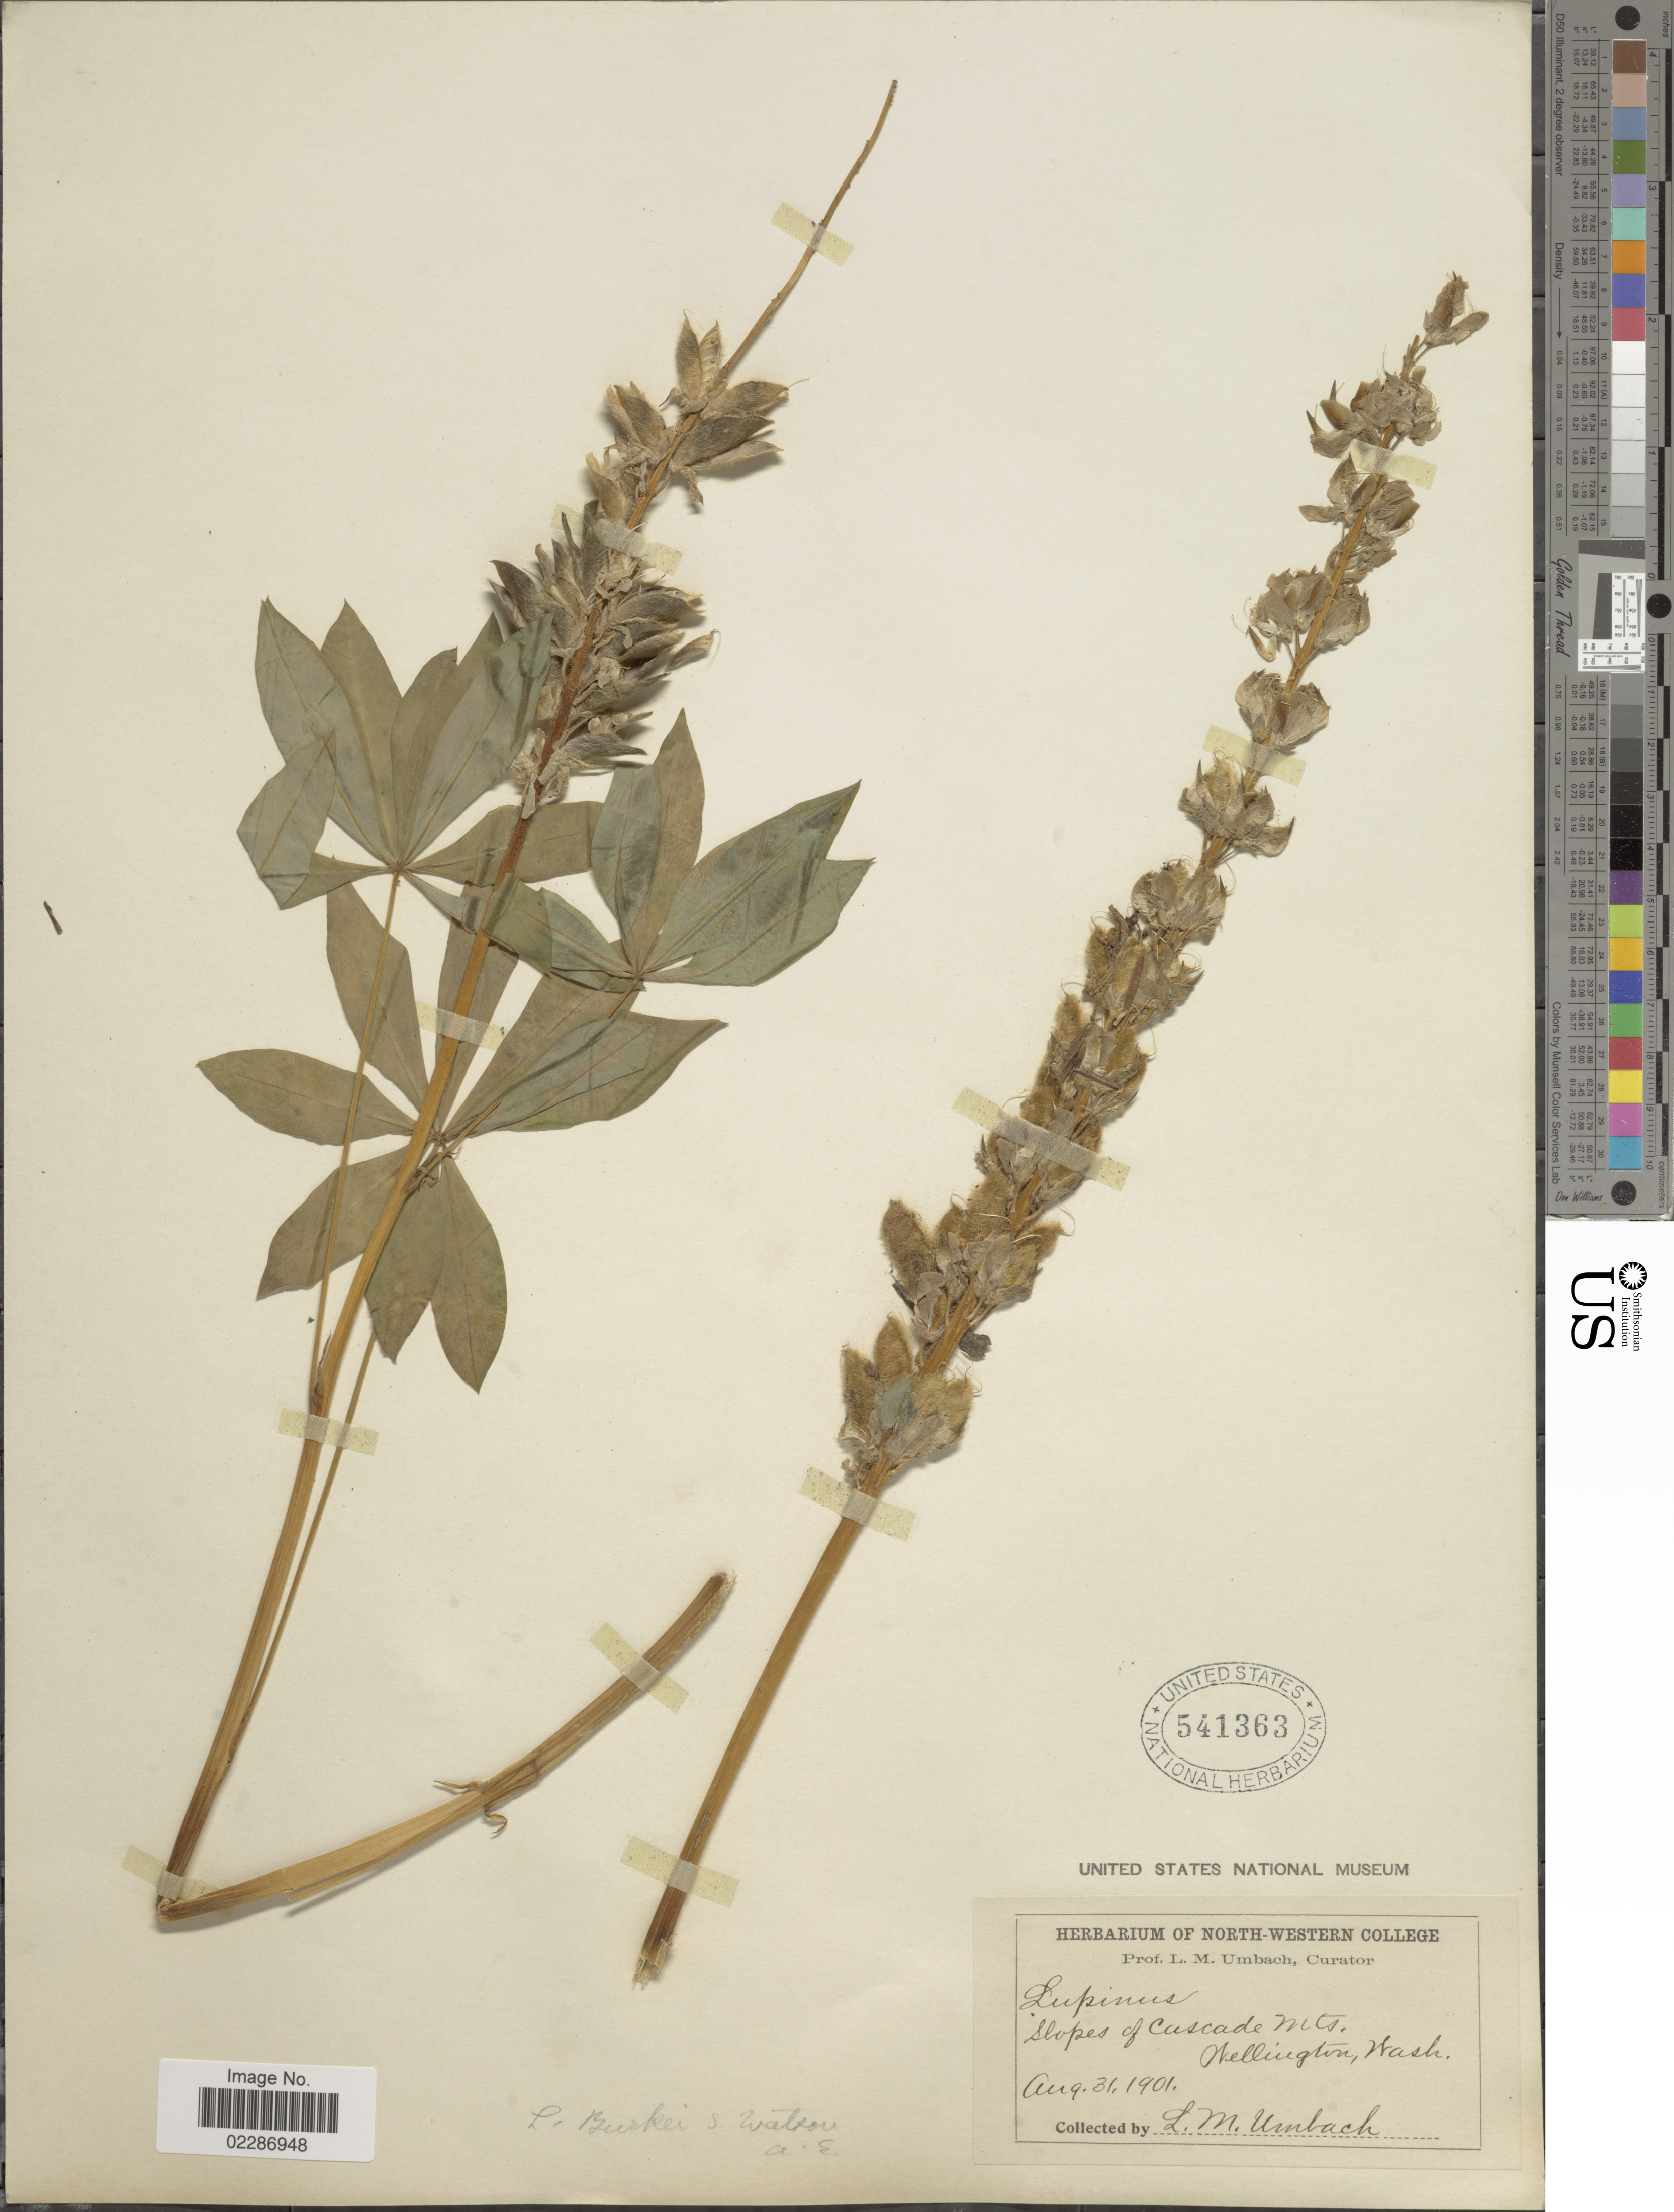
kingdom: Plantae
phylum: Tracheophyta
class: Magnoliopsida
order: Fabales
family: Fabaceae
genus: Lupinus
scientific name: Lupinus burkei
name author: S. Watson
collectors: L. M. Umbach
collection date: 1901-08-31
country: United States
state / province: Washington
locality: Slopes of Cascade Mts. Wellington, Wash.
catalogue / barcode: US 541363